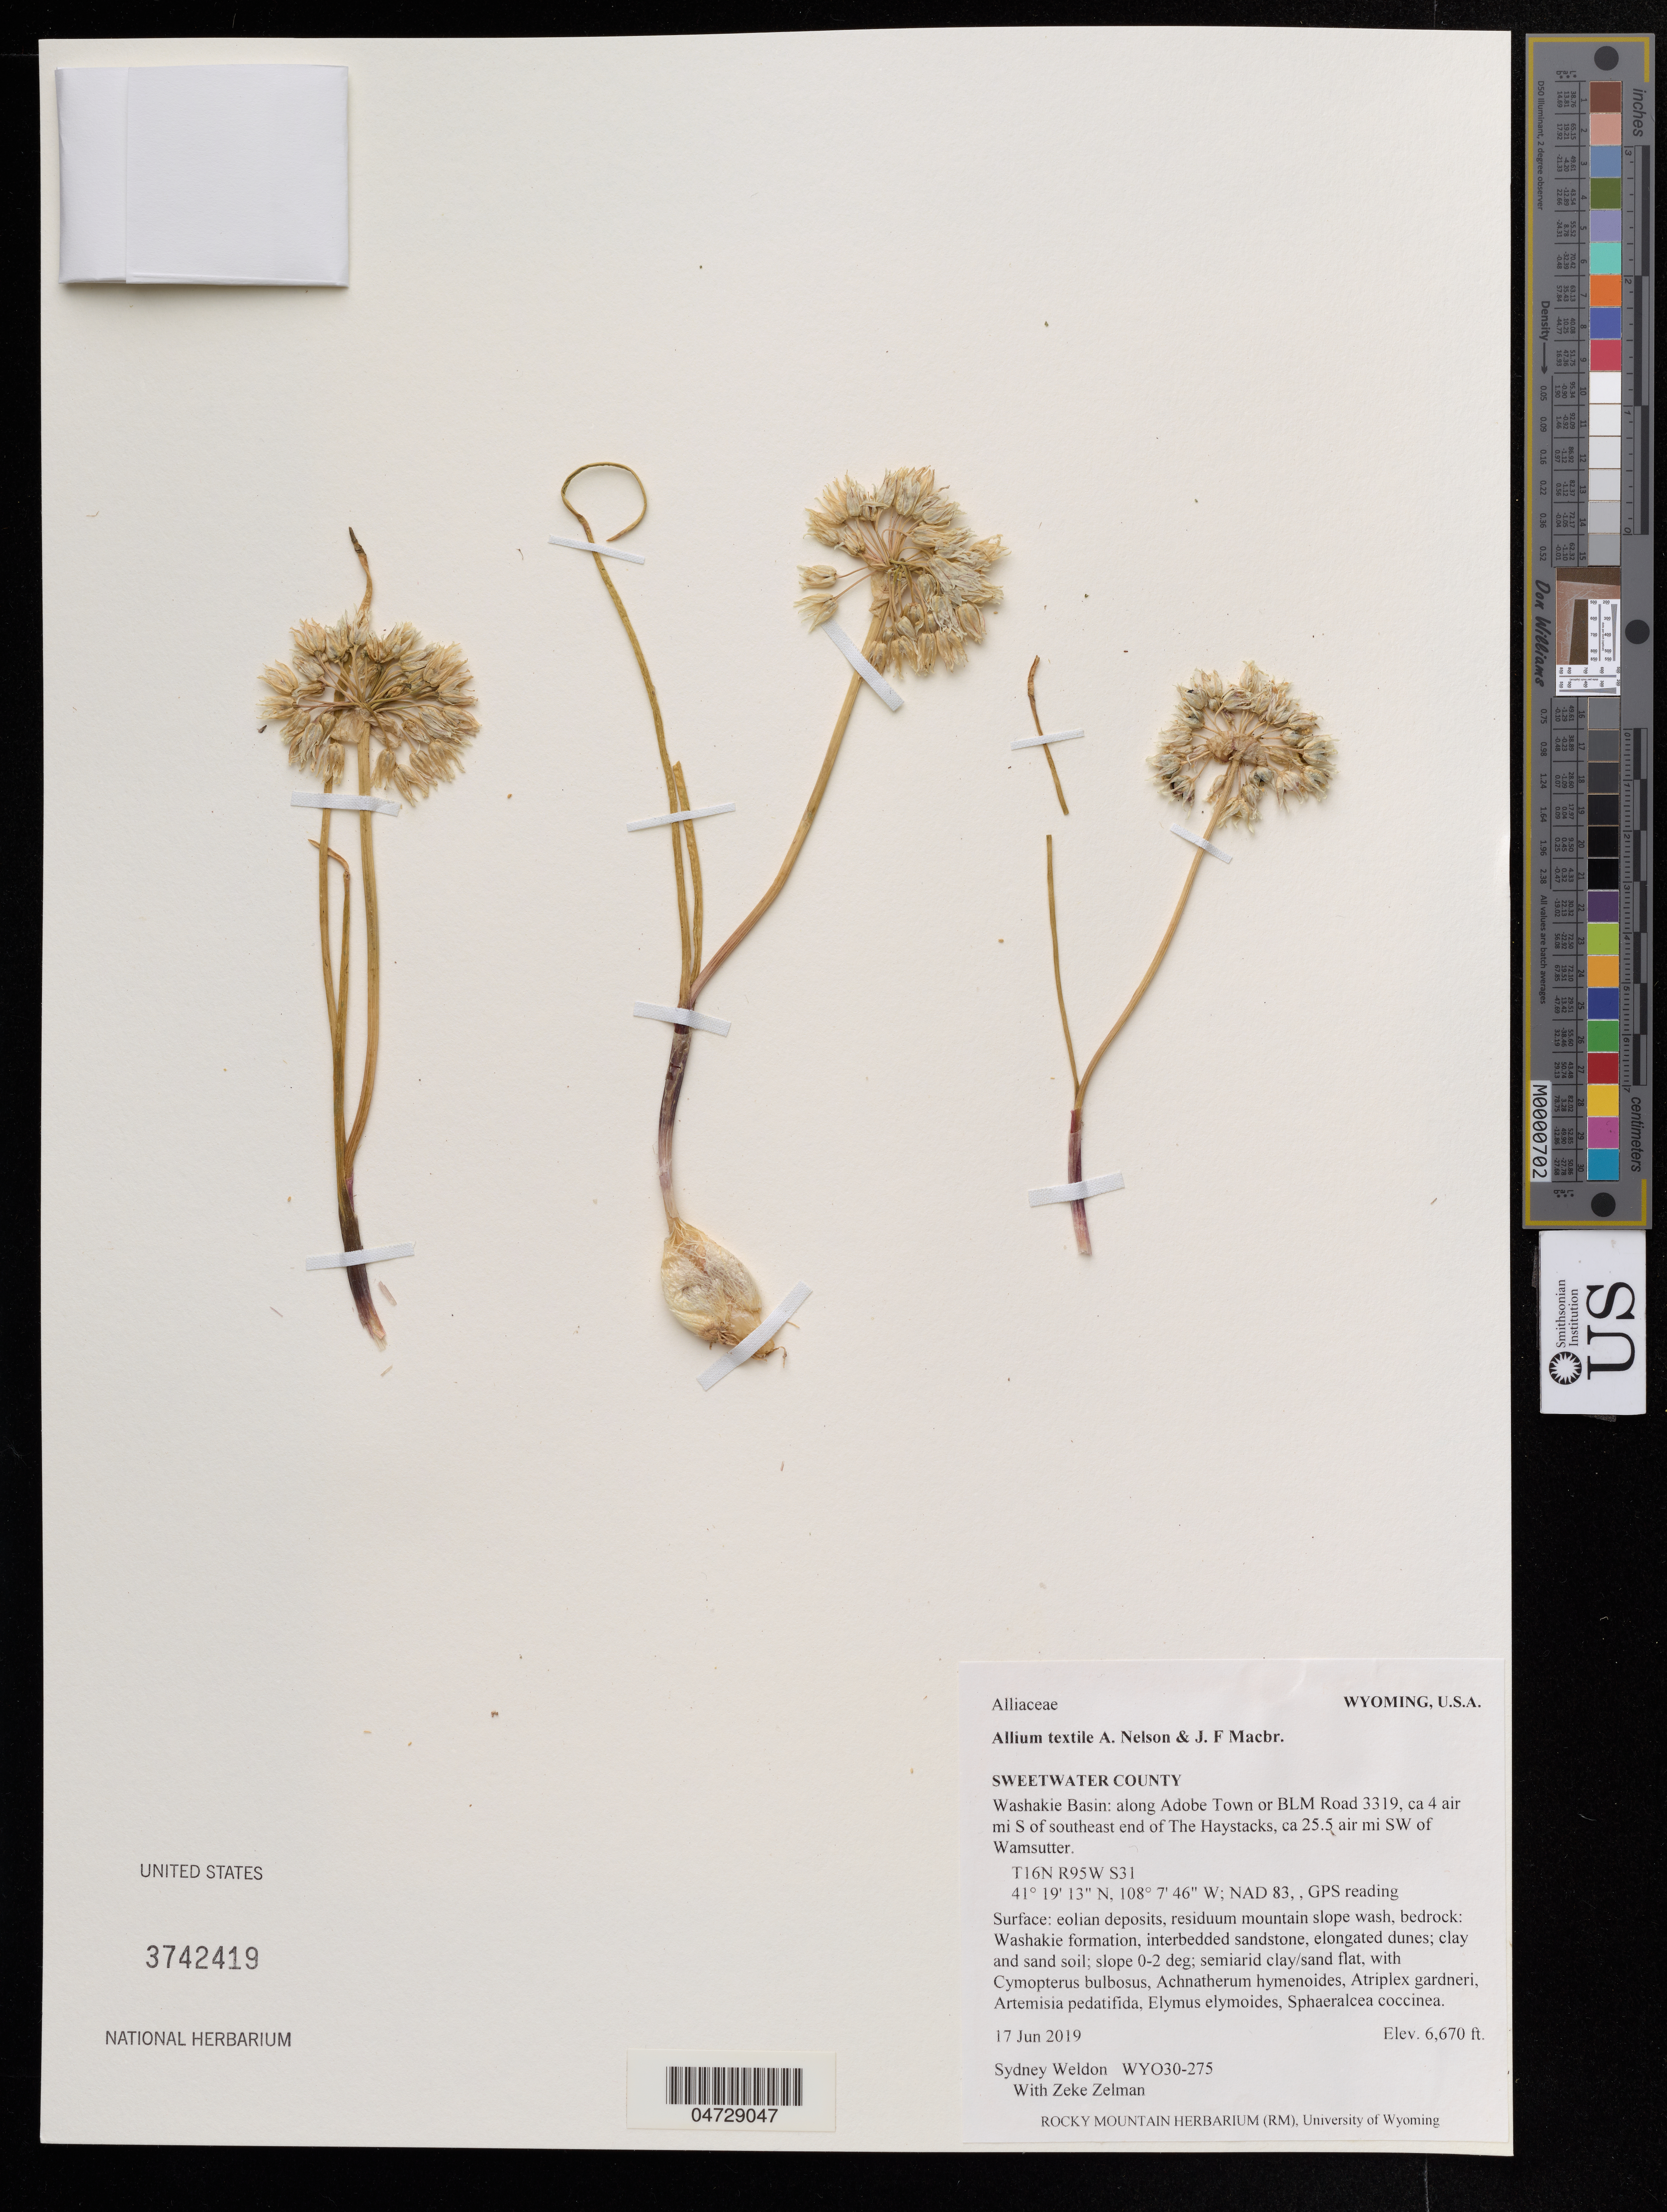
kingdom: Plantae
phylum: Tracheophyta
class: Liliopsida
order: Asparagales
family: Amaryllidaceae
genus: Allium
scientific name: Allium textile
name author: A. Nelson & J.F. Macbr.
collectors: S. Weldon & Z. Zelman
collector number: WYO30-275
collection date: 2019-06-17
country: United States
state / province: Wyoming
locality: Sweetwater County, Washakie Basin: along Adobe Town or BLM Road 3319, ca 4 air mi S of southeast end of The Haystacks, ca 25.5 air mi SW of Wamsutter.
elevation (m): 2033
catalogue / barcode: US 3742419